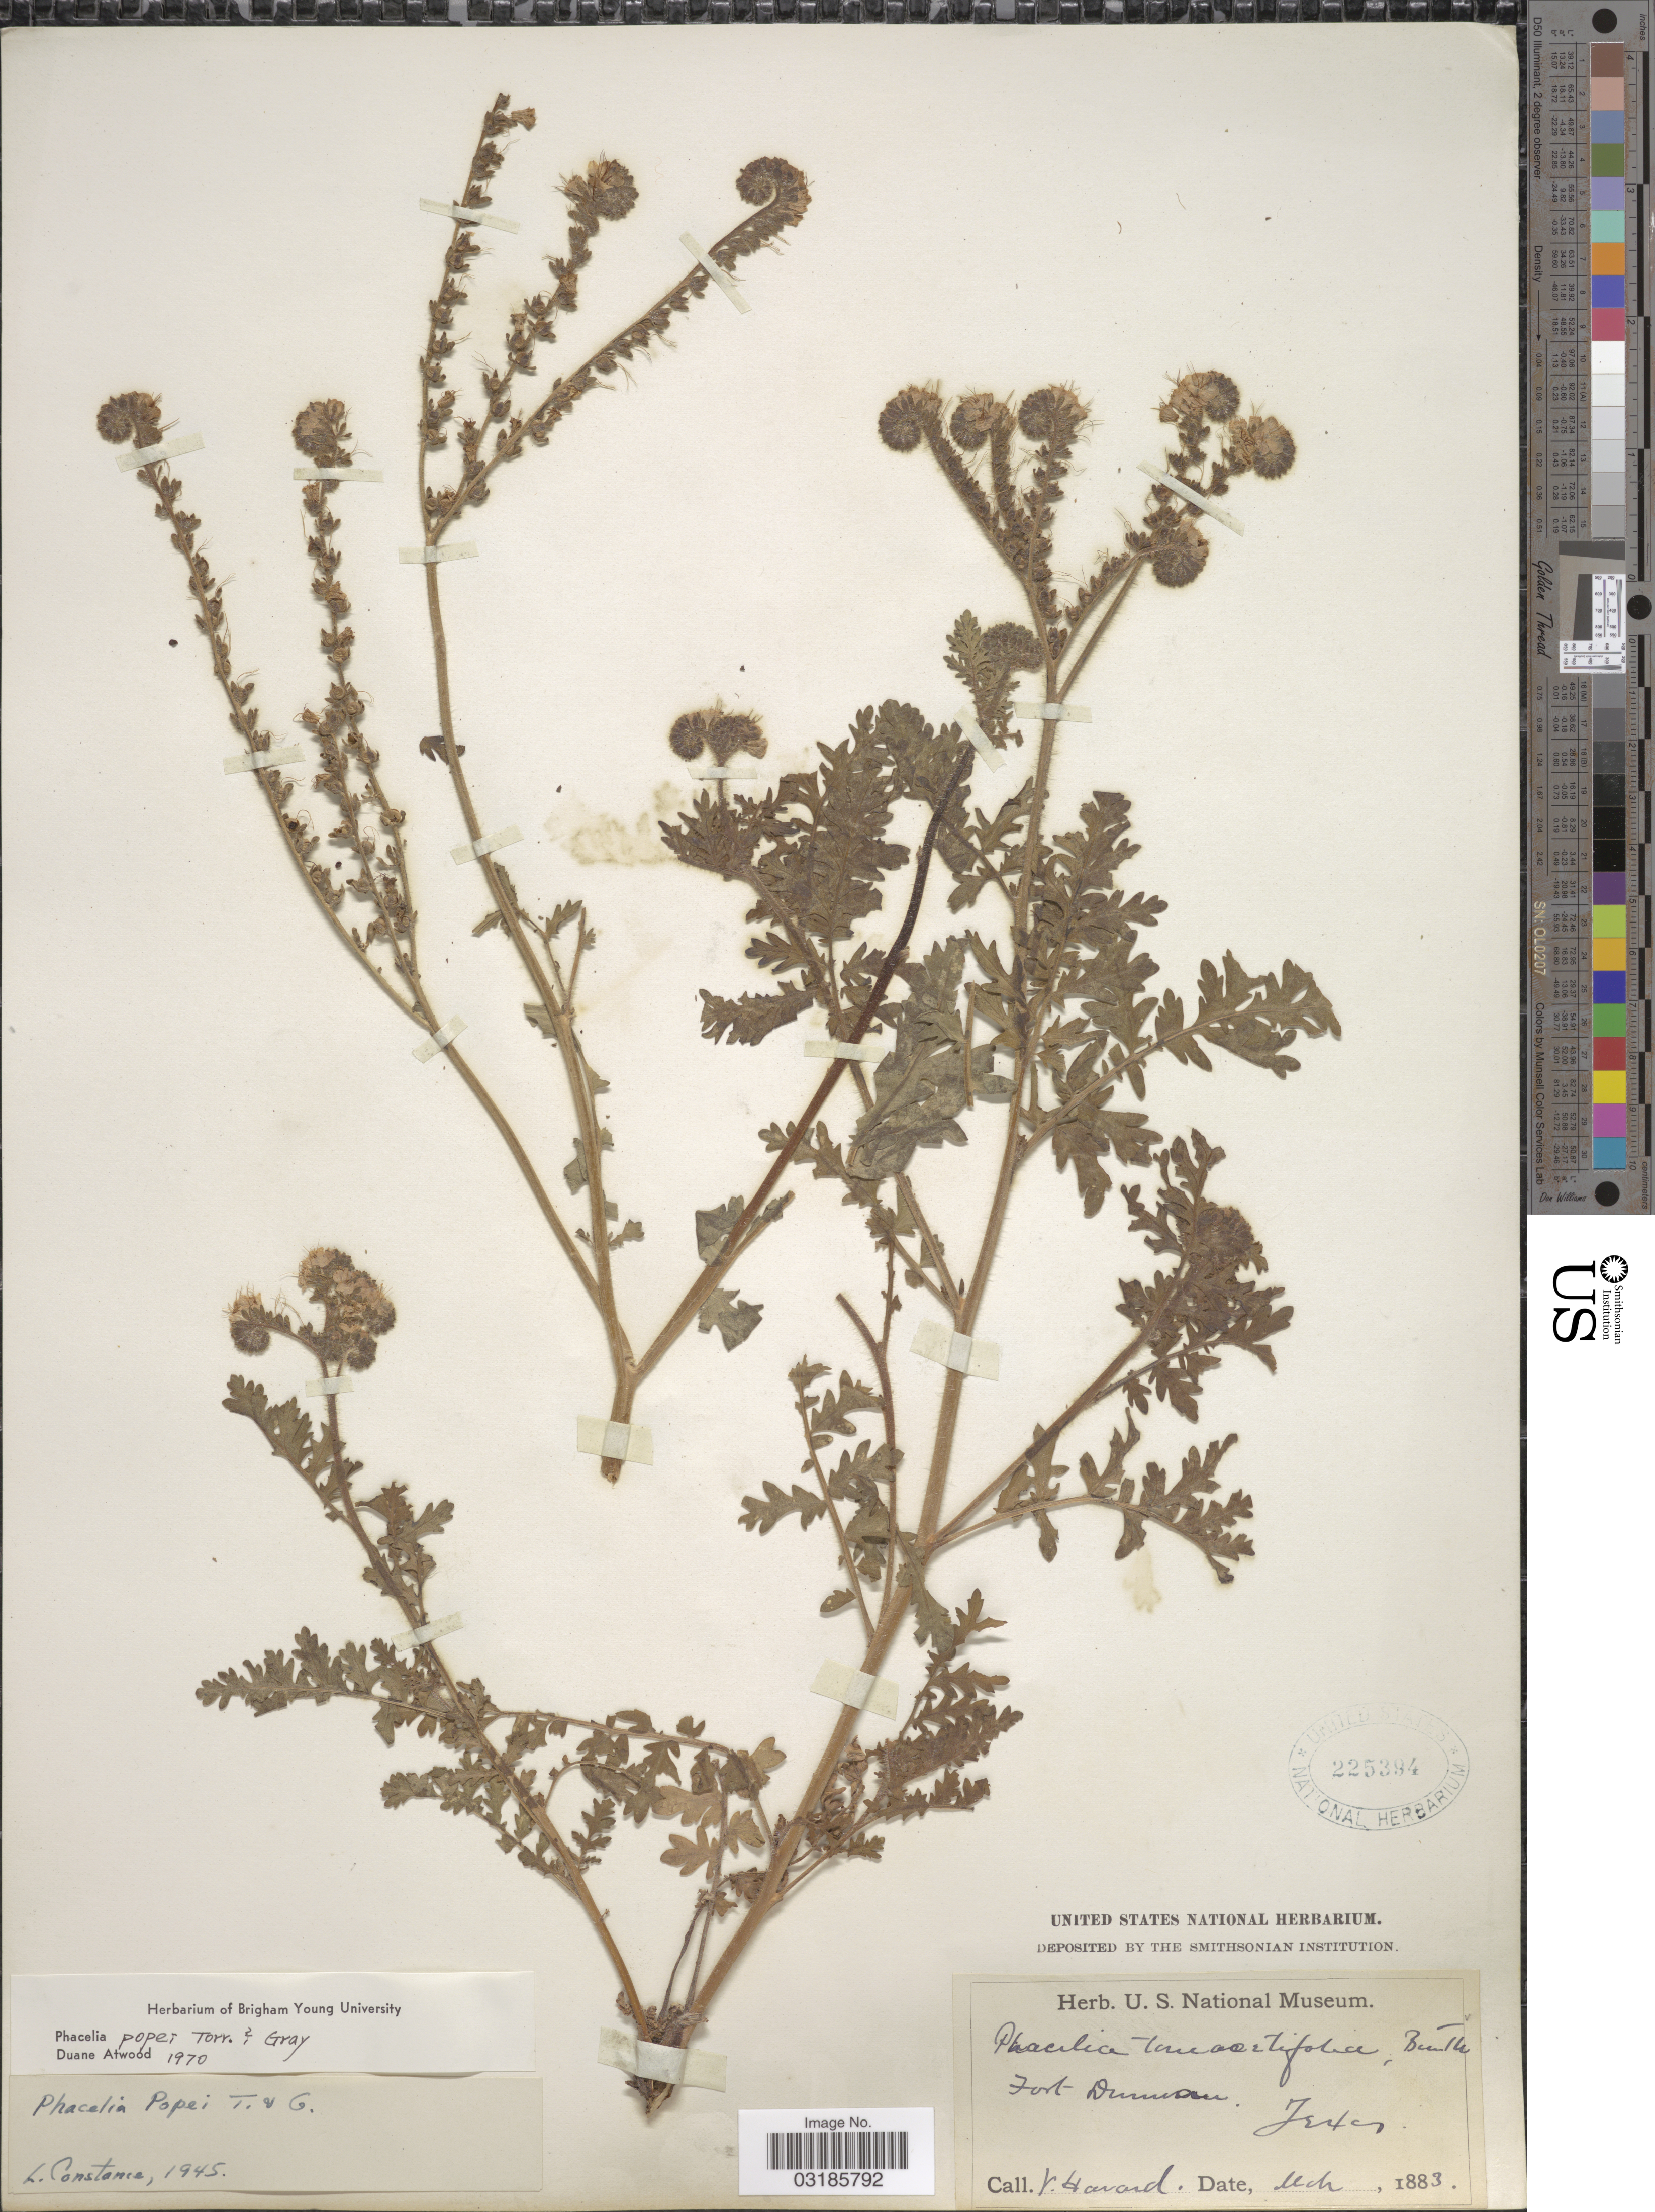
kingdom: Plantae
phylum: Tracheophyta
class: Magnoliopsida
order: Boraginales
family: Hydrophyllaceae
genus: Phacelia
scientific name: Phacelia popei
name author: Torr. & A. Gray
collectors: V. Havard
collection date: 1883-03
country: United States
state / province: Texas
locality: Fort Duncan.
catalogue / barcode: US 225394